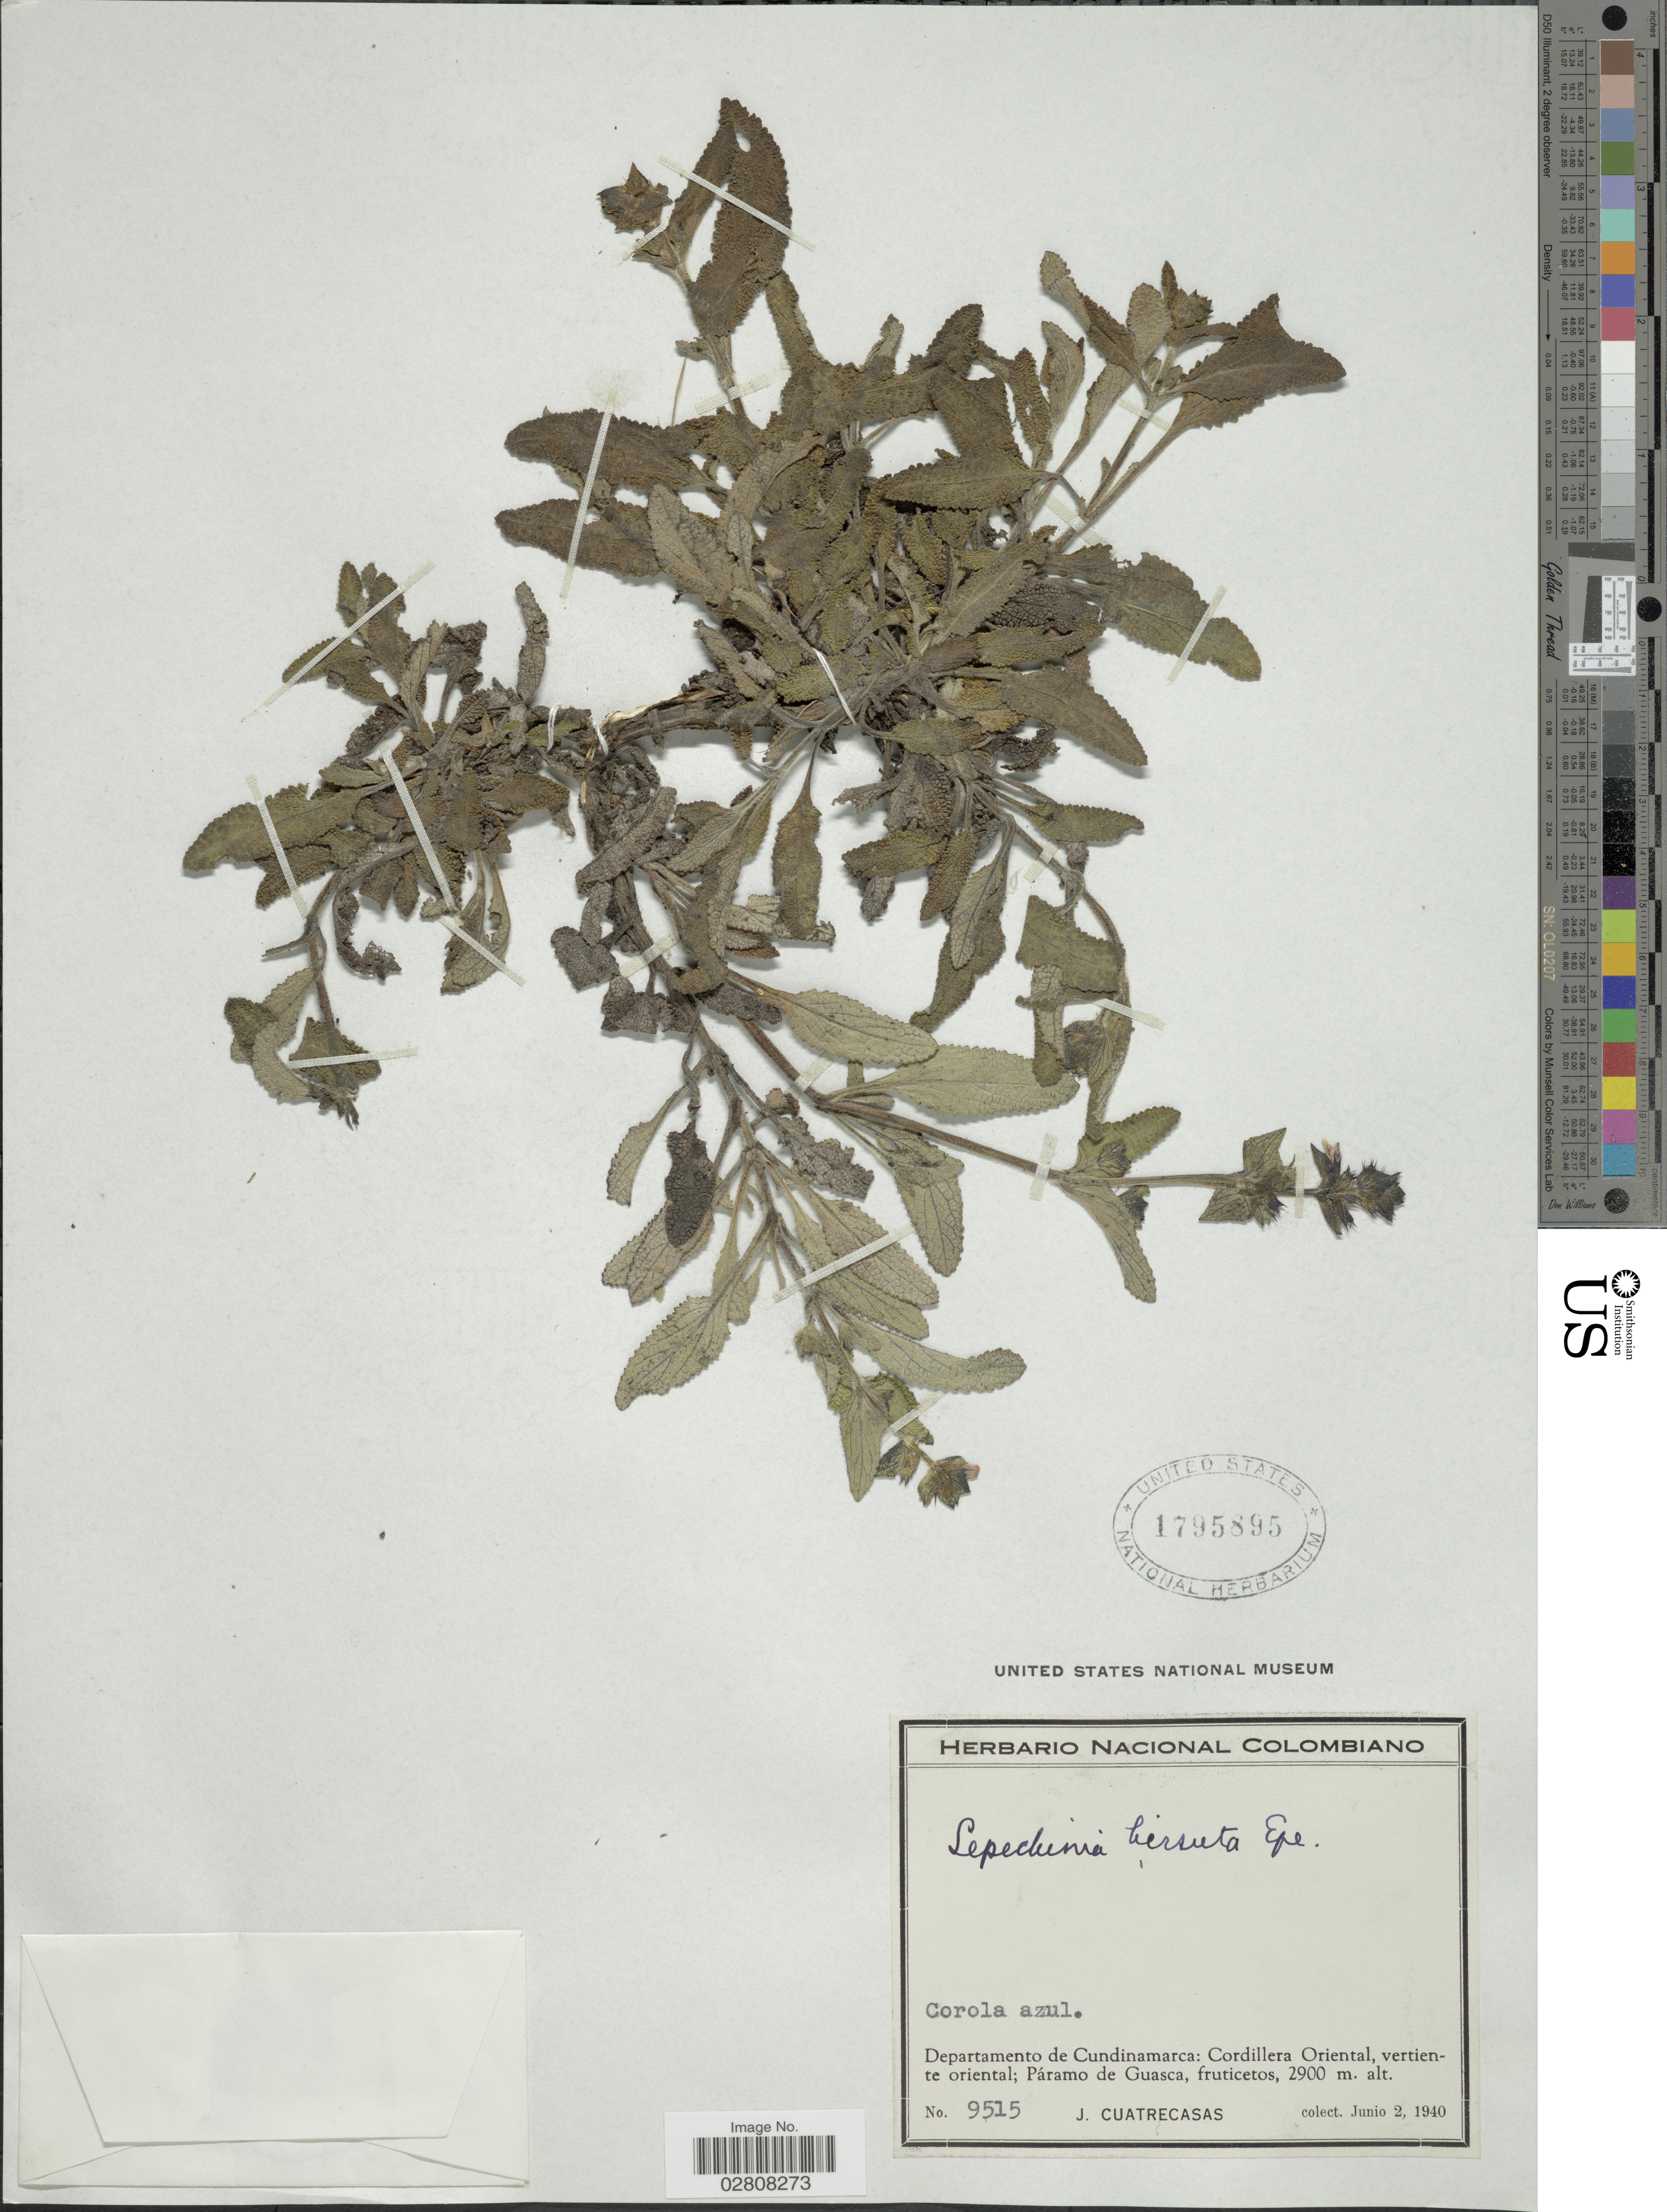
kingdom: Plantae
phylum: Tracheophyta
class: Magnoliopsida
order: Lamiales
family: Lamiaceae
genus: Lepechinia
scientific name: Lepechinia schiedeana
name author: (Schltdl.) Vatke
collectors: J. Cuatrecasas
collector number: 9515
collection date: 1940-06-02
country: Colombia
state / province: Cundinamarca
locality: Departamento de Cundinamarca: Cordillera Oriental, vertiente oriental; Páramo de Guasca.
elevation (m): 2900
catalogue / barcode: US 1795895